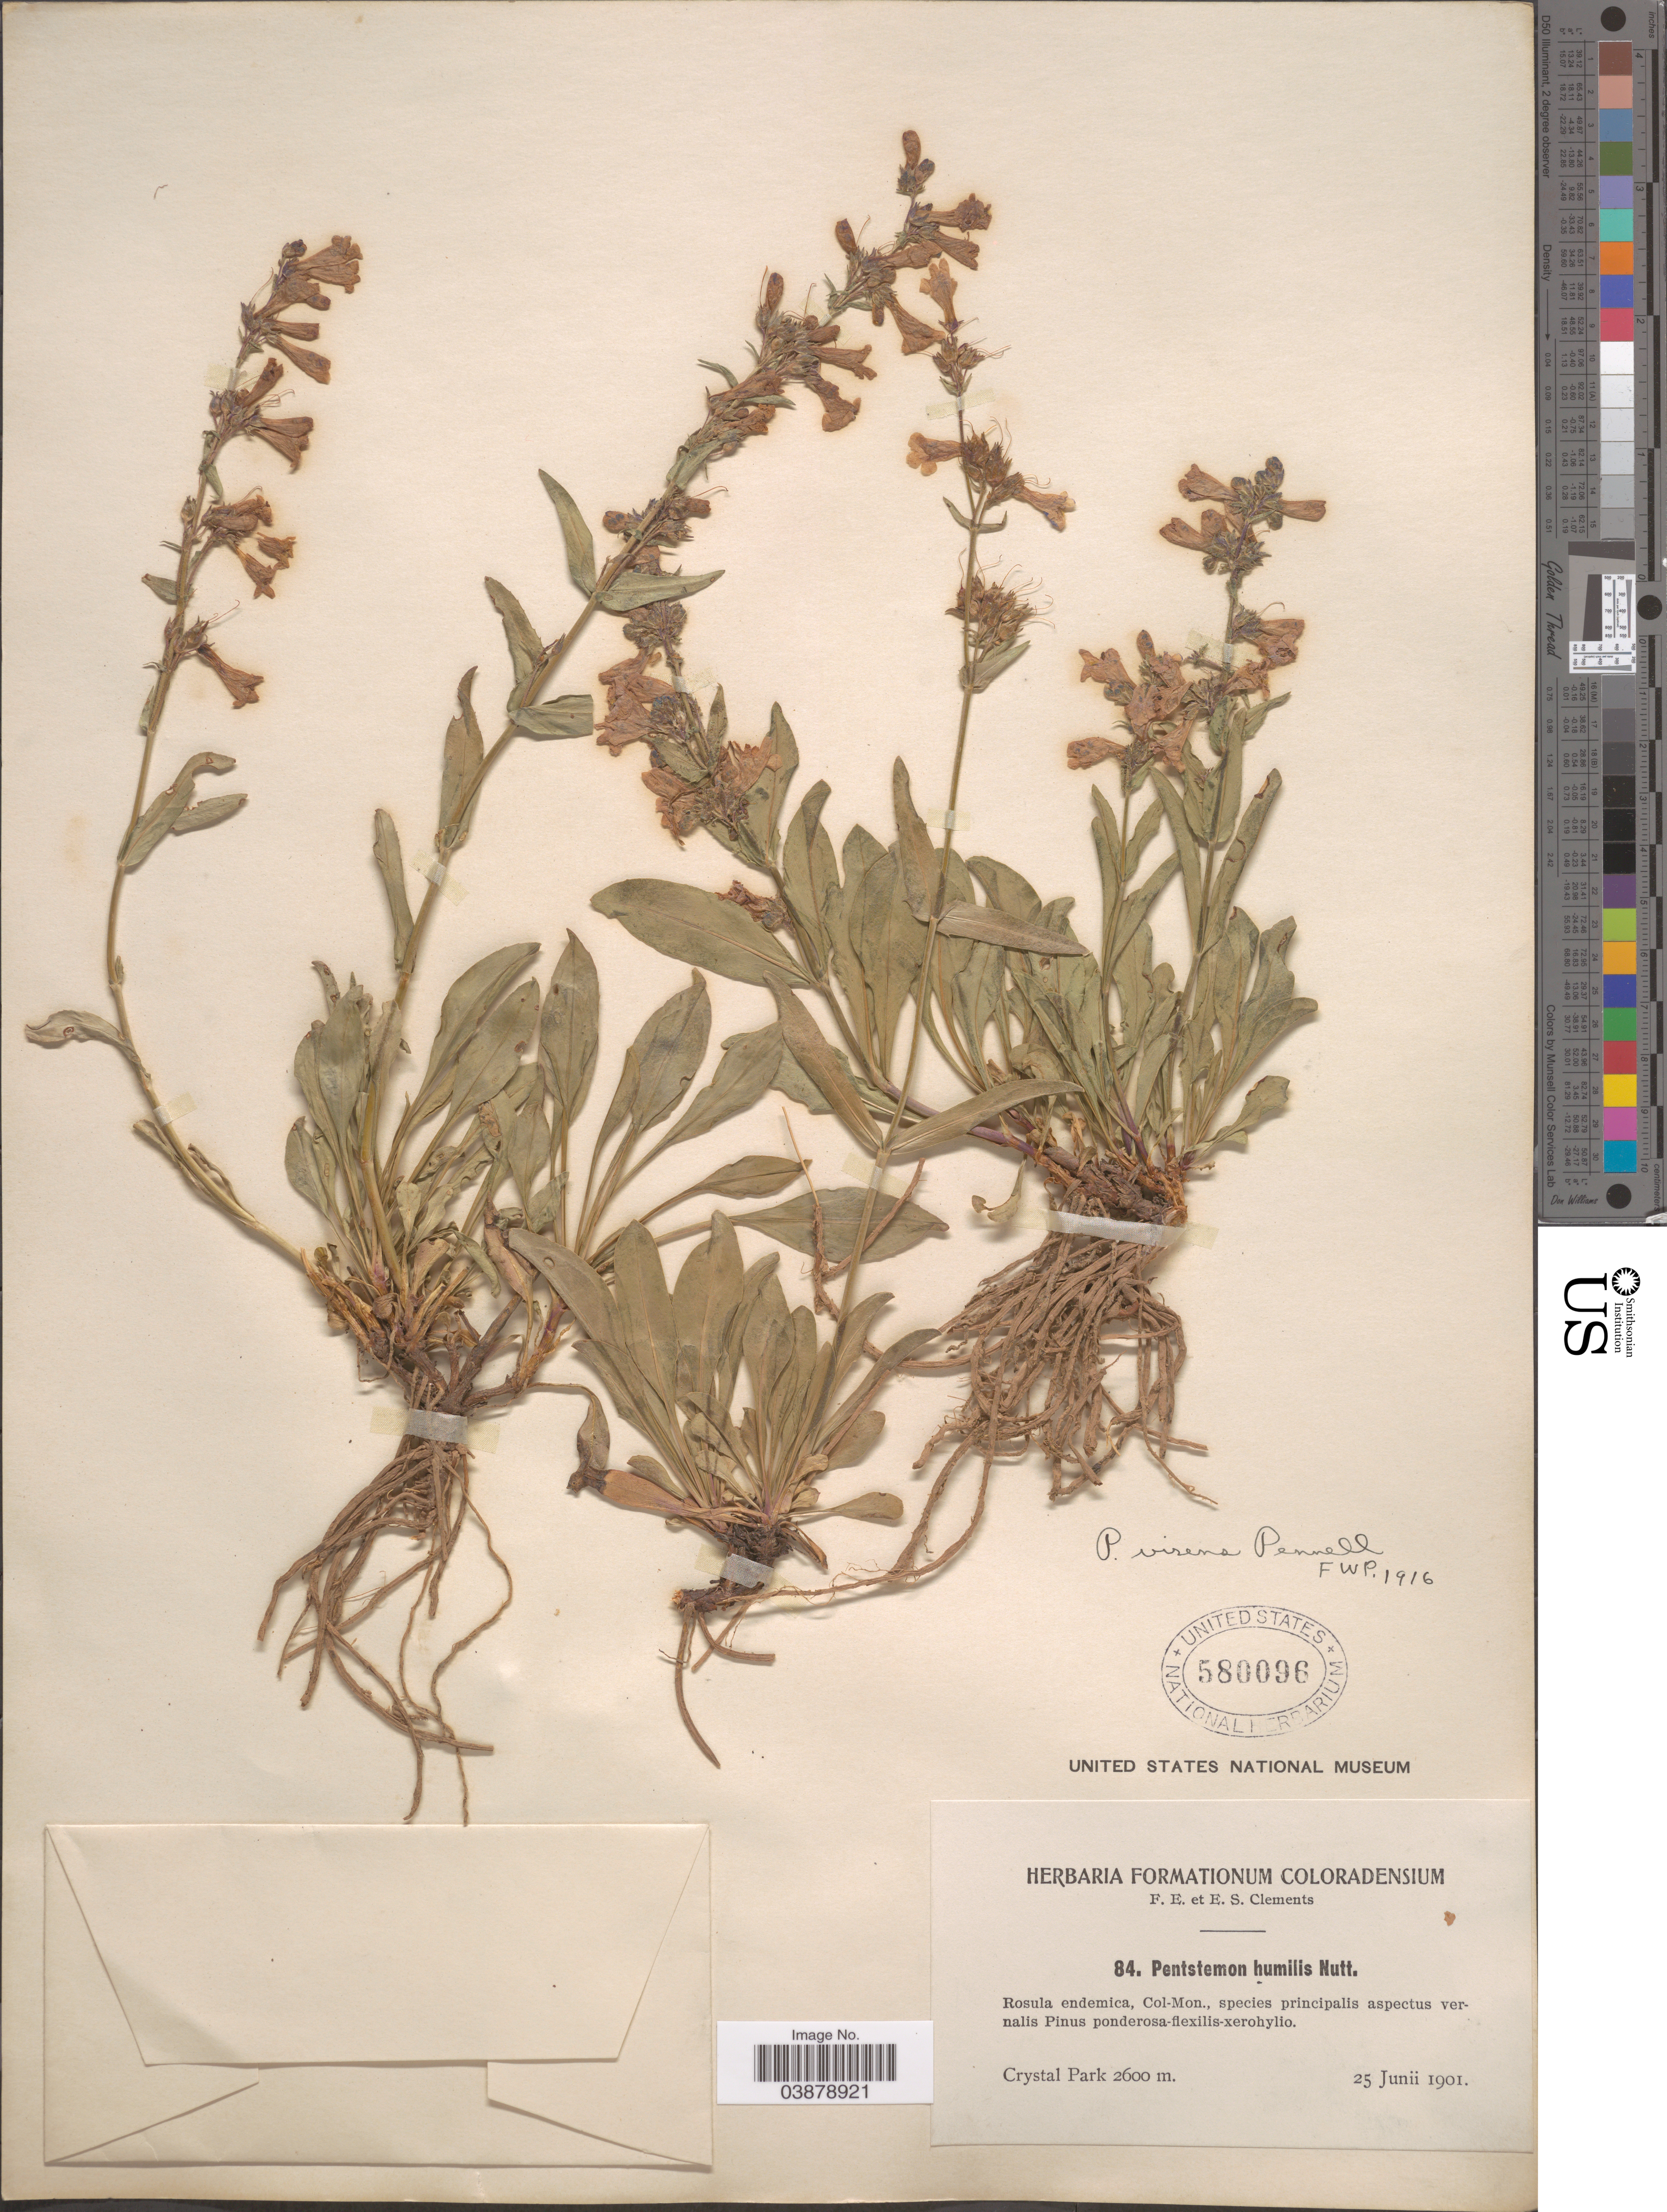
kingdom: Plantae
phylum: Tracheophyta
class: Magnoliopsida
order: Lamiales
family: Plantaginaceae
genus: Penstemon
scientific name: Penstemon virens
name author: Pennell ex Rydb.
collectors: F. E. Clements & E. S. Clements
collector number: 84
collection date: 1901-06-25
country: United States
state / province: Colorado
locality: Crystal Park.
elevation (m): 2600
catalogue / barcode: US 580096